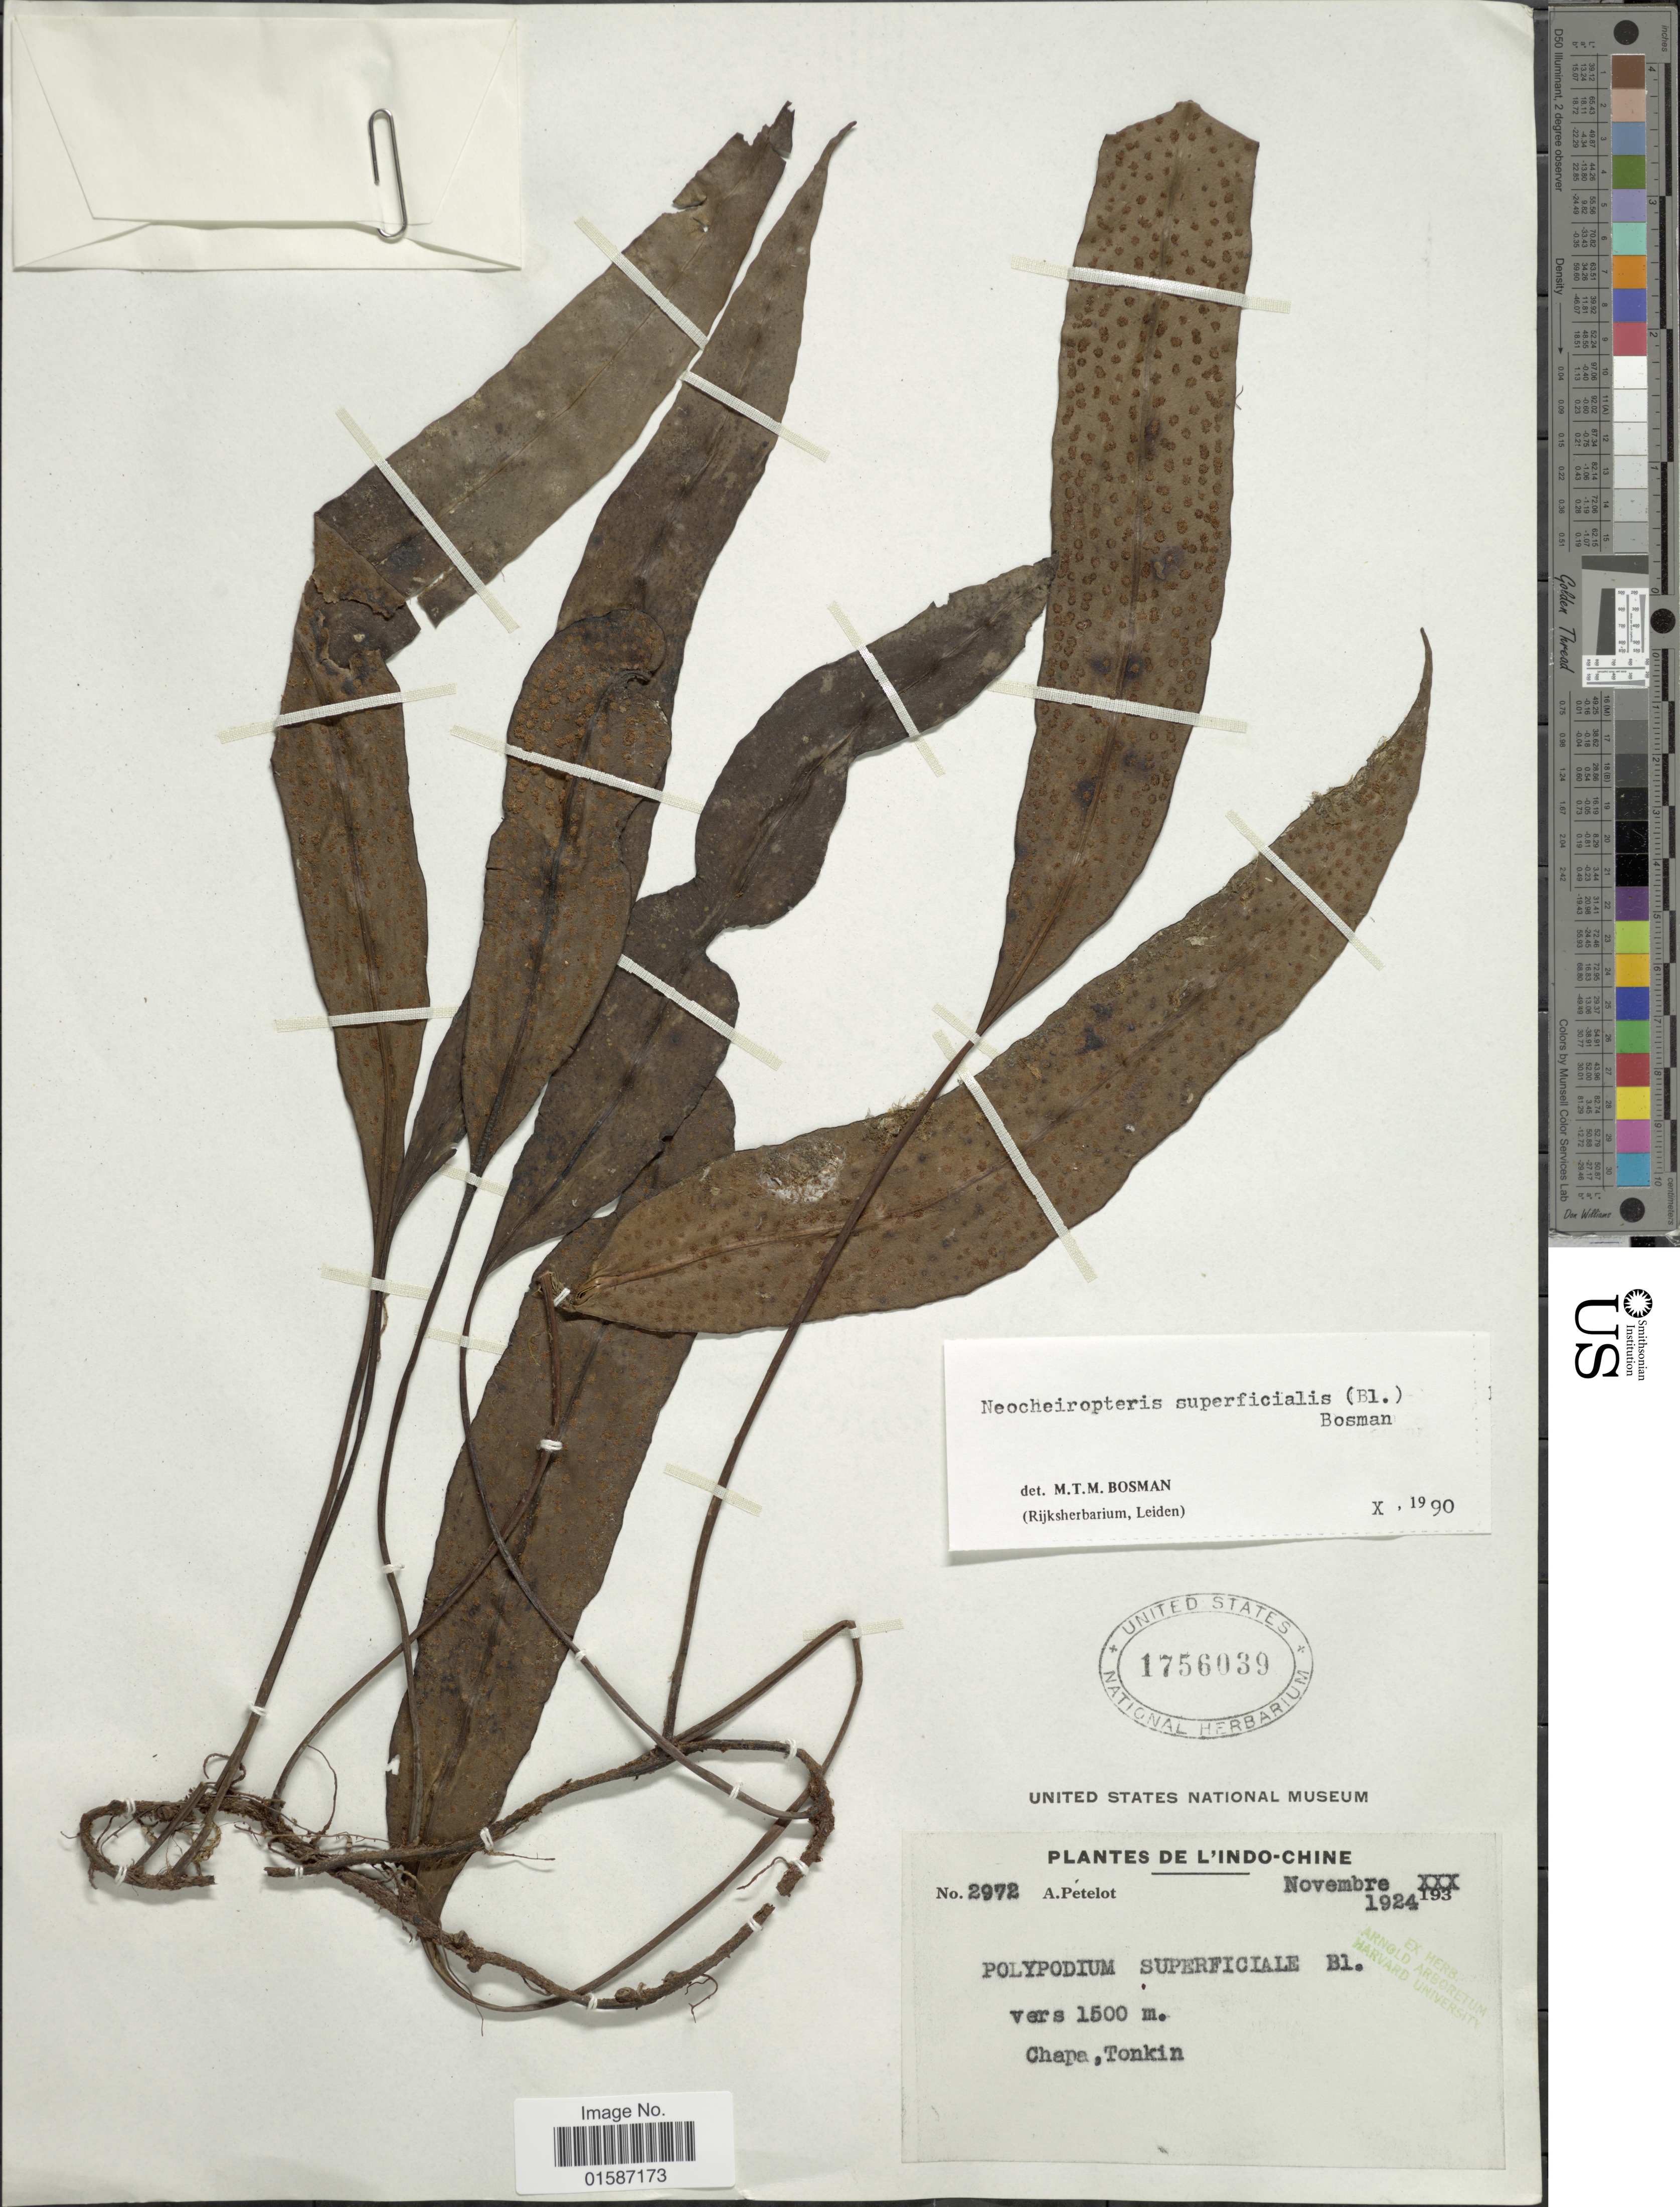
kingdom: Plantae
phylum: Tracheophyta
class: Polypodiopsida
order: Polypodiales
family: Polypodiaceae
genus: Lepidomicrosorium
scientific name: Lepidomicrosorium superficiale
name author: (Blume) Li S. Wang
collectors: A. Petelot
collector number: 2972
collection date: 1924-11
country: Vietnam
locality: L'Indo-Chine, Chapa, Tonkin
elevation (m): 1500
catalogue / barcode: US 1756039